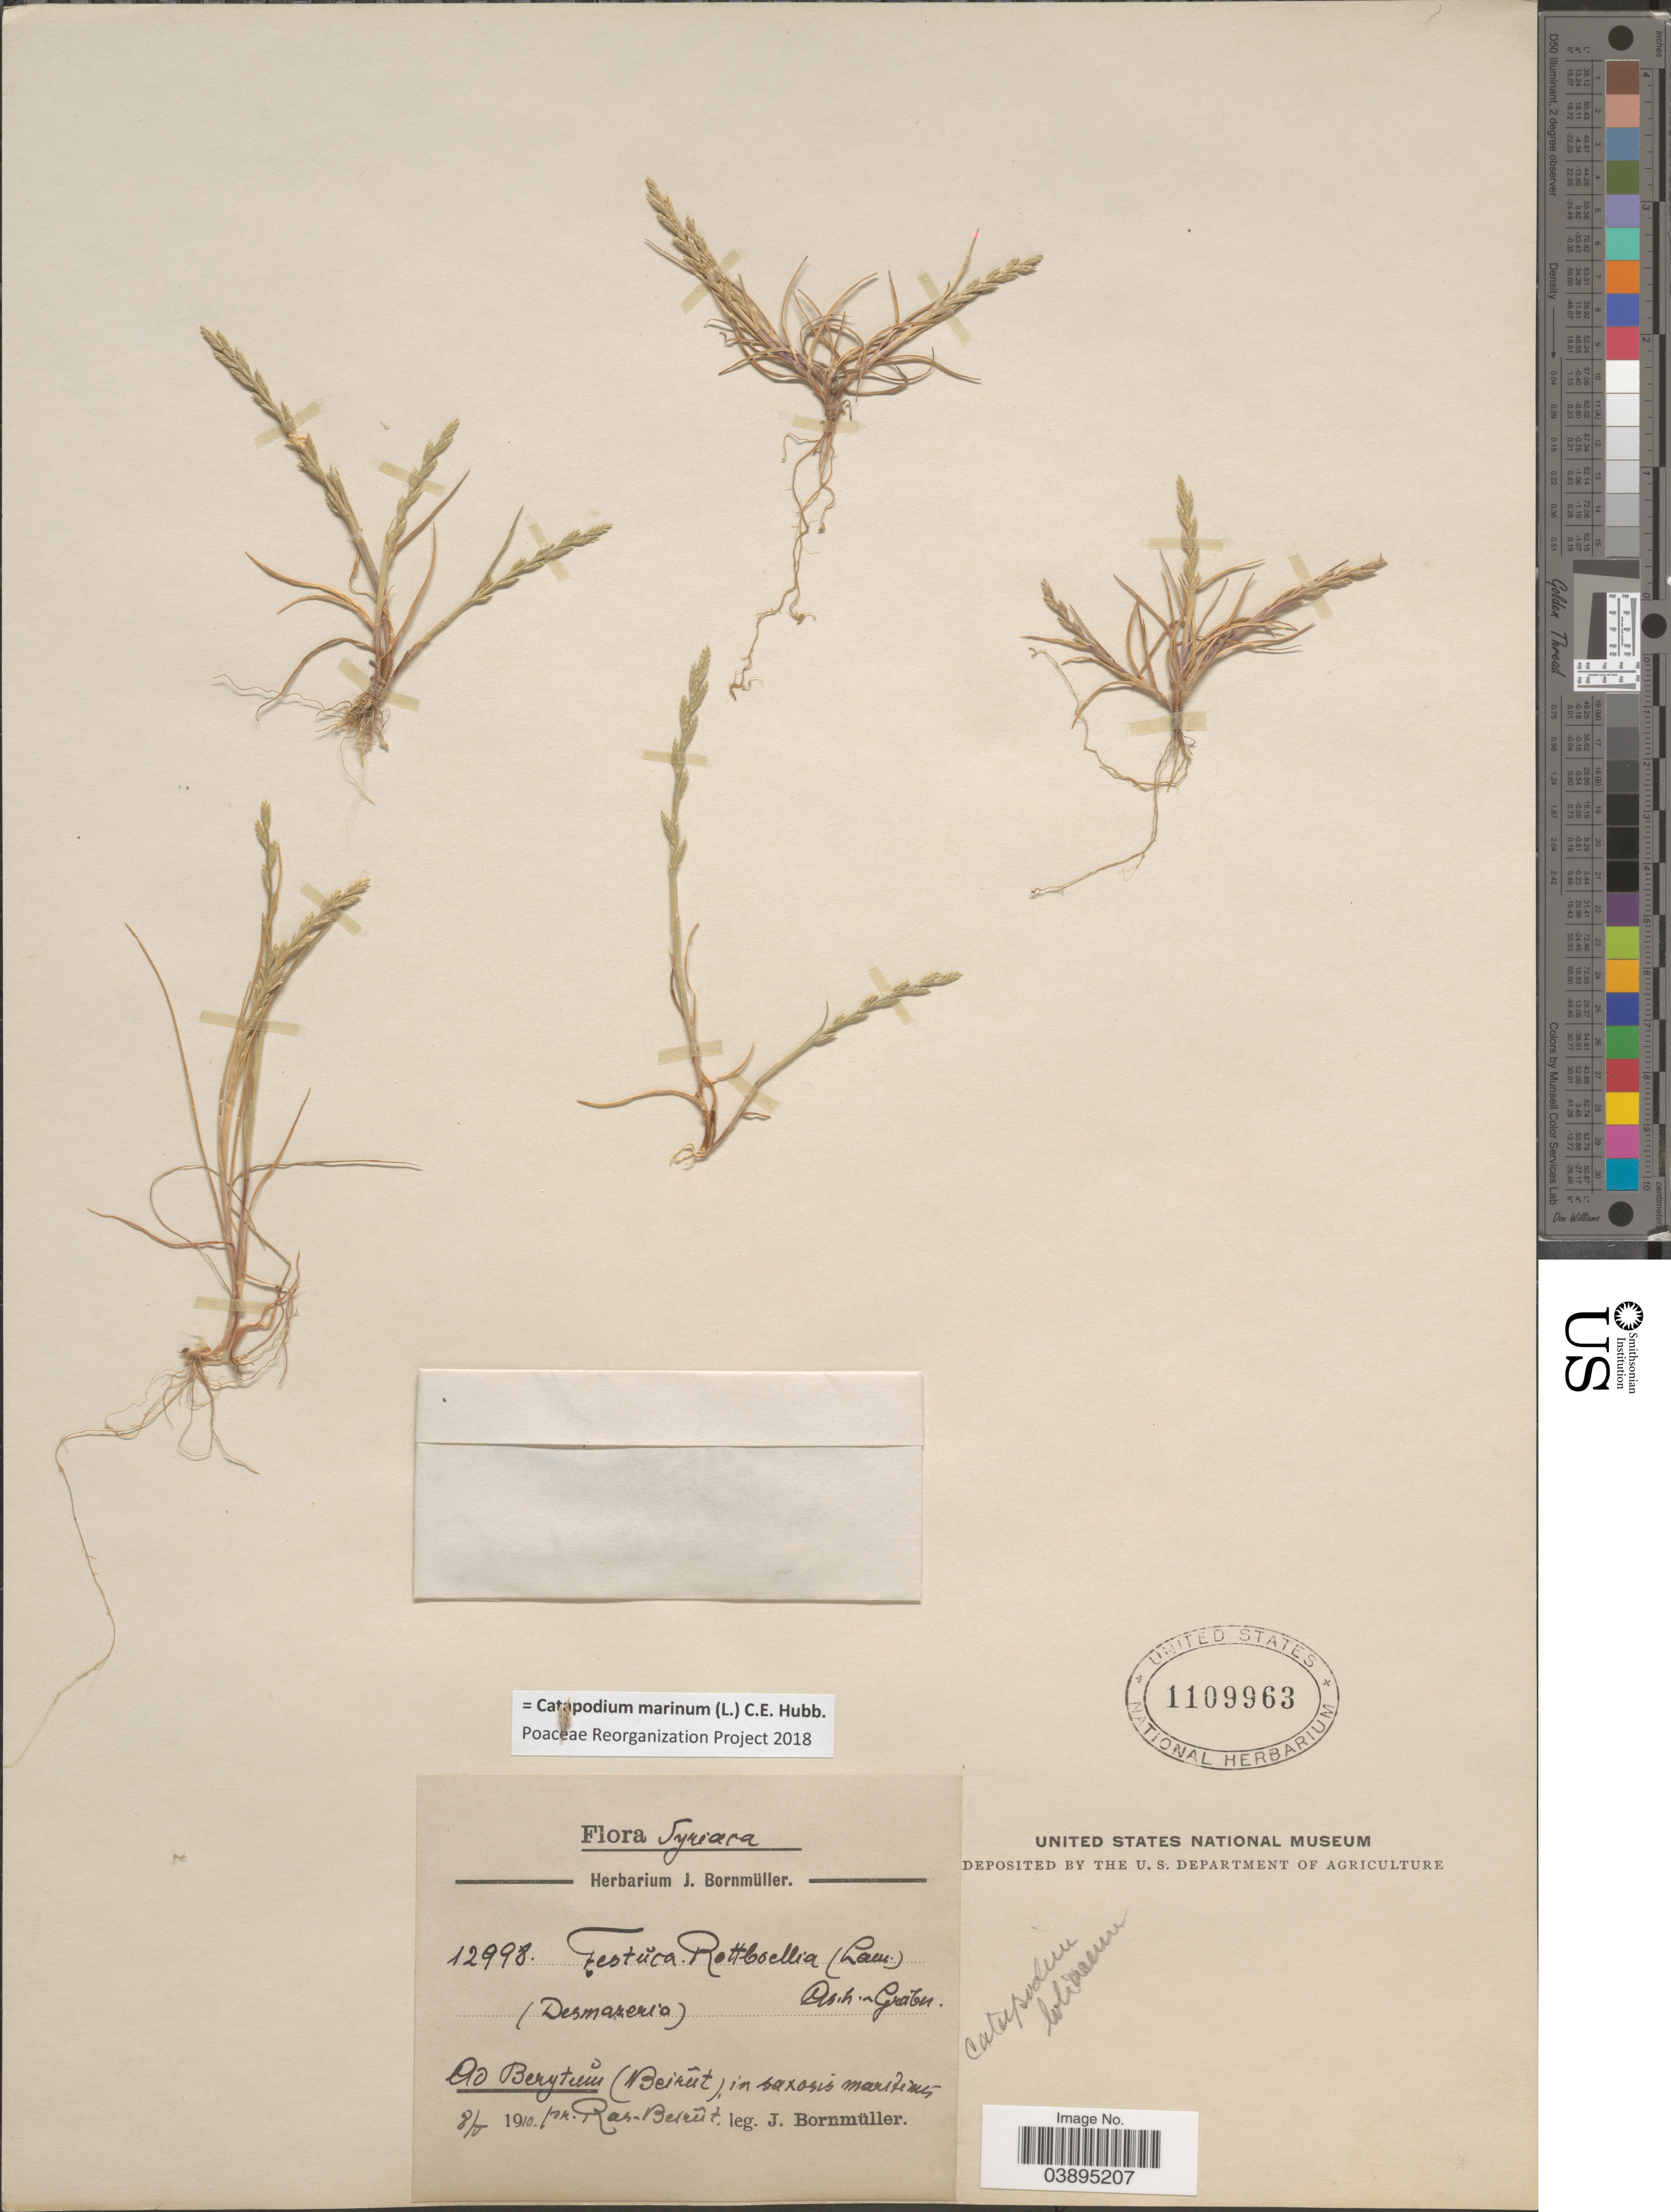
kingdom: Plantae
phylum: Tracheophyta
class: Liliopsida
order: Poales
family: Poaceae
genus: Catapodium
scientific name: Catapodium marinum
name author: (L.) C.E. Hubb.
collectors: J. Bornmüller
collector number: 12998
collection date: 1910-05-08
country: Lebanon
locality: Ad Berytům (Beirût), in saxosis maritimes pr. Ras-Beirût.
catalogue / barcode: US 1109963